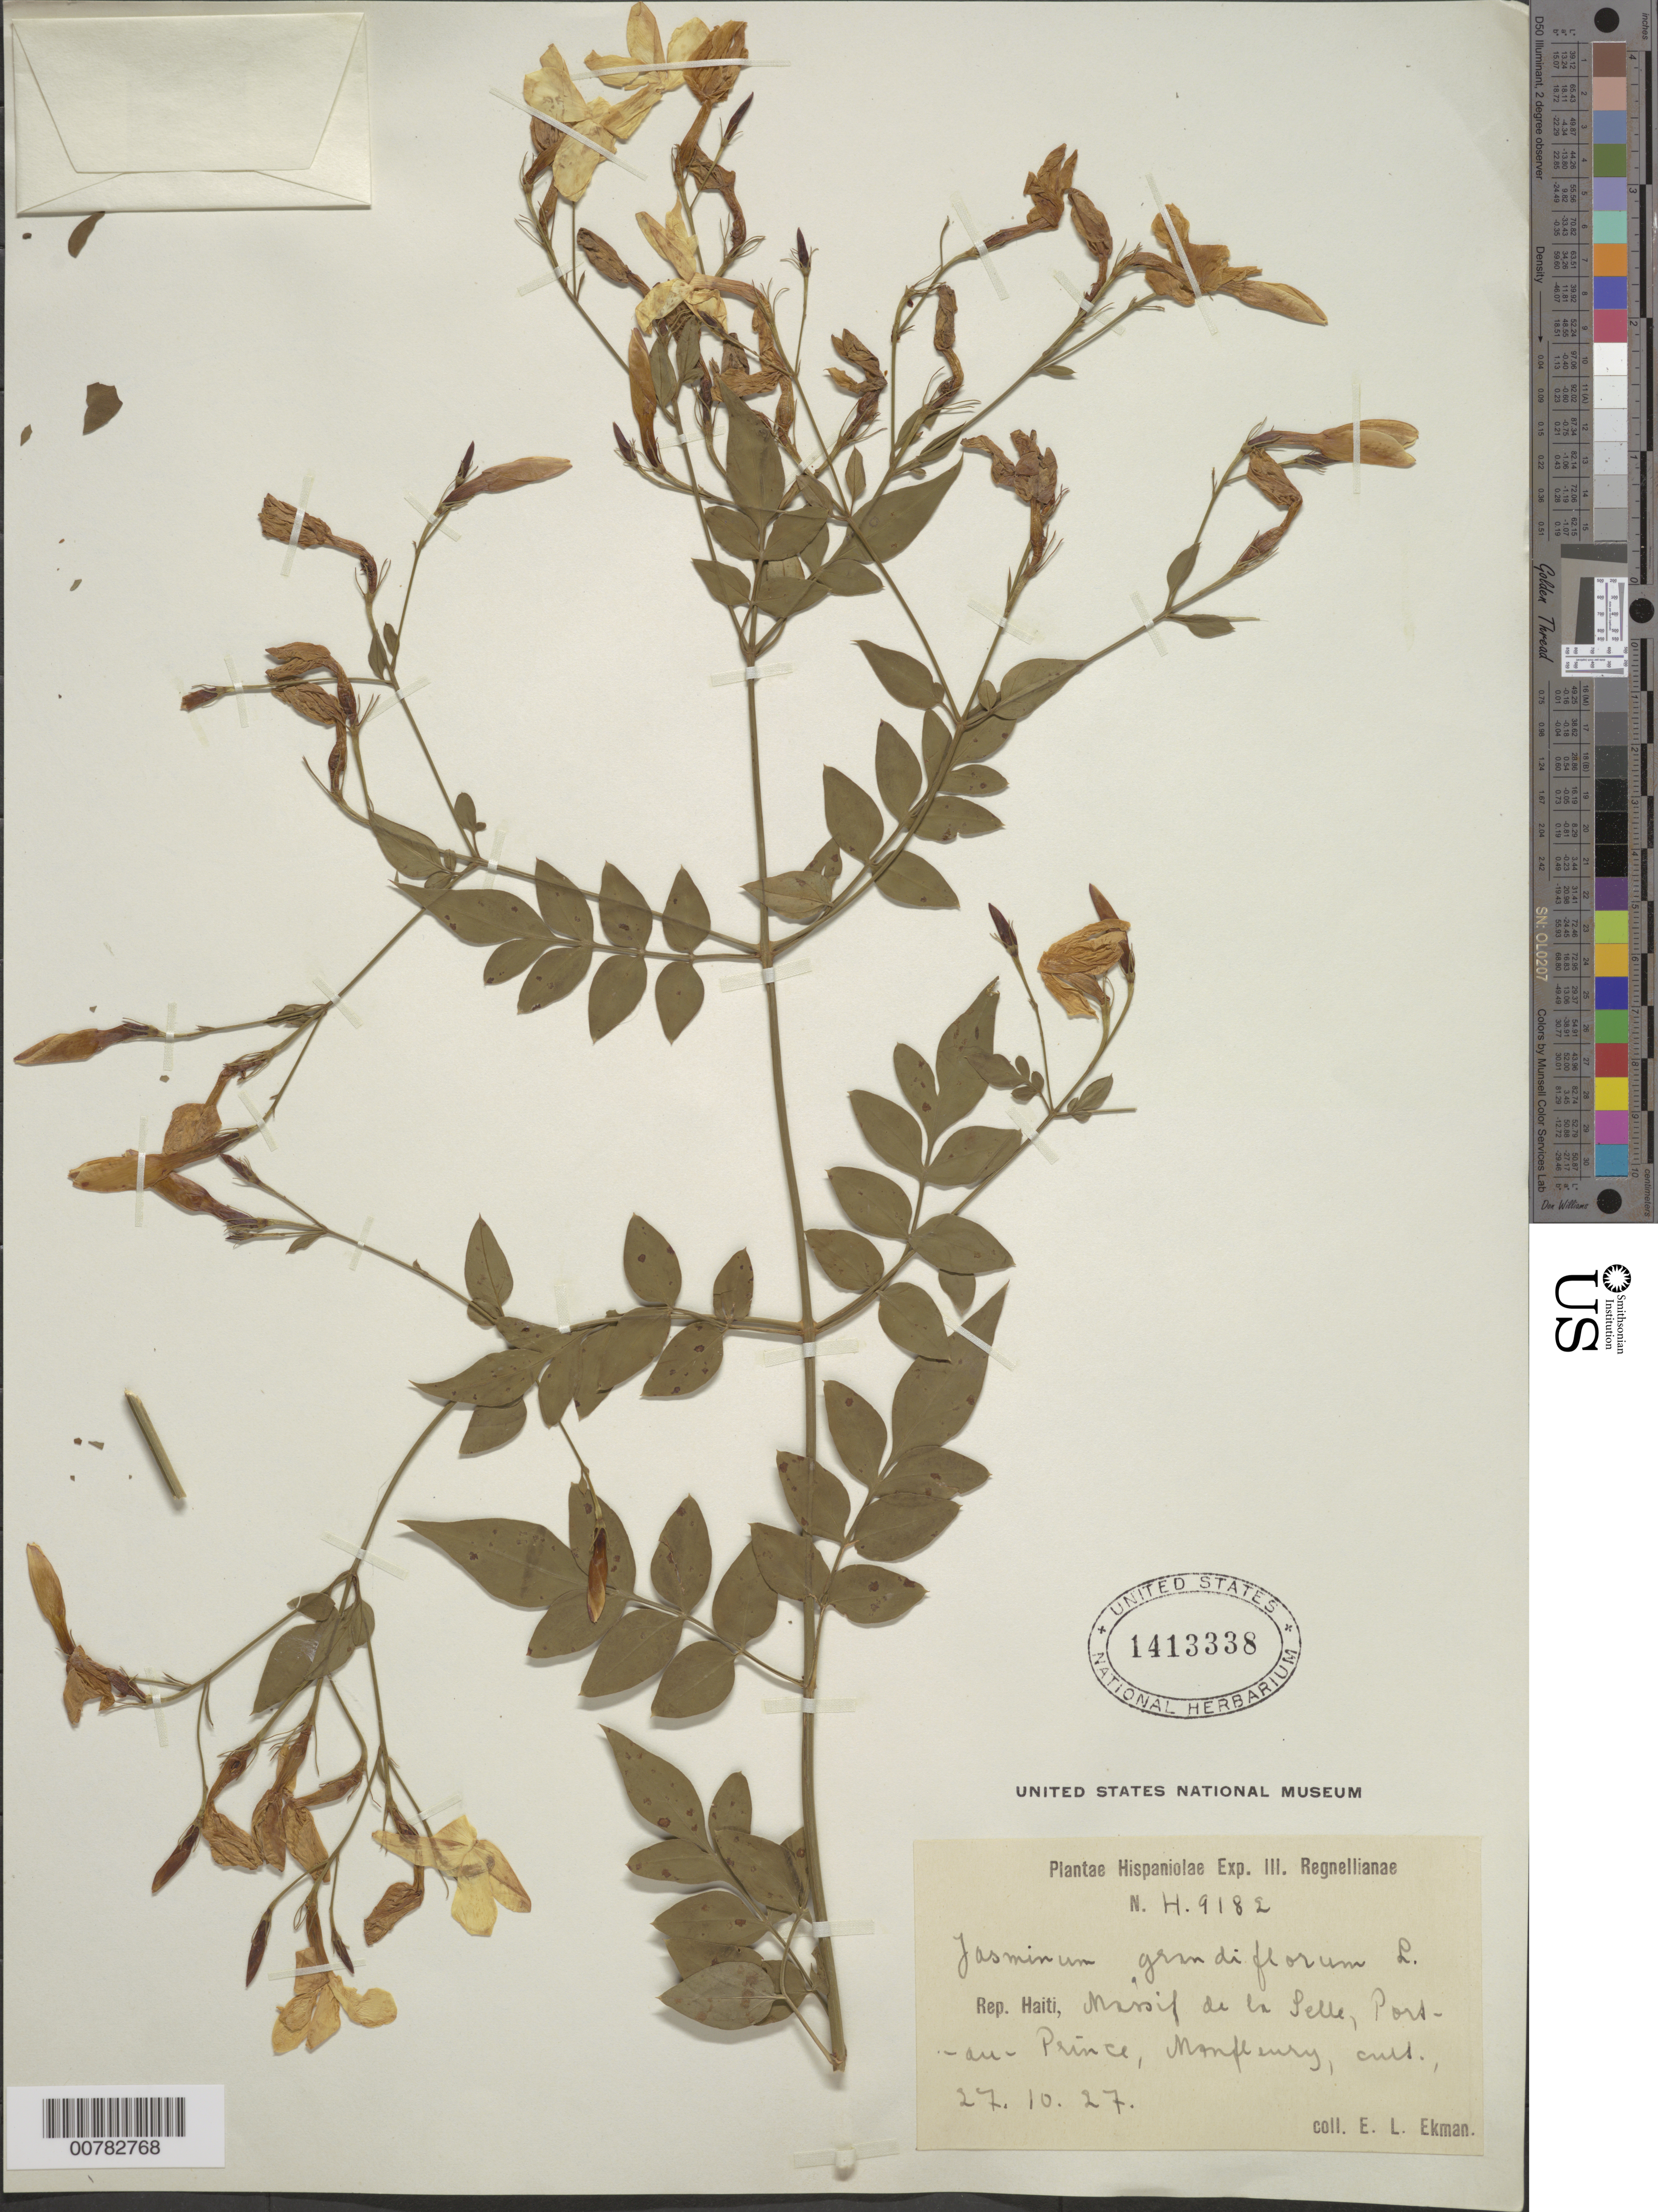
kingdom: Plantae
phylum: Tracheophyta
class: Magnoliopsida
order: Lamiales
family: Oleaceae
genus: Jasminum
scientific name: Jasminum grandiflorum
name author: L.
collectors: E. L. Ekman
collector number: H 9182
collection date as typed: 27 Oct 1927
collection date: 1927-10-27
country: Haiti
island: Hispaniola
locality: Massif de la Selle, Port-au-Prince, "Mantfeury".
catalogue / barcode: US 1413338